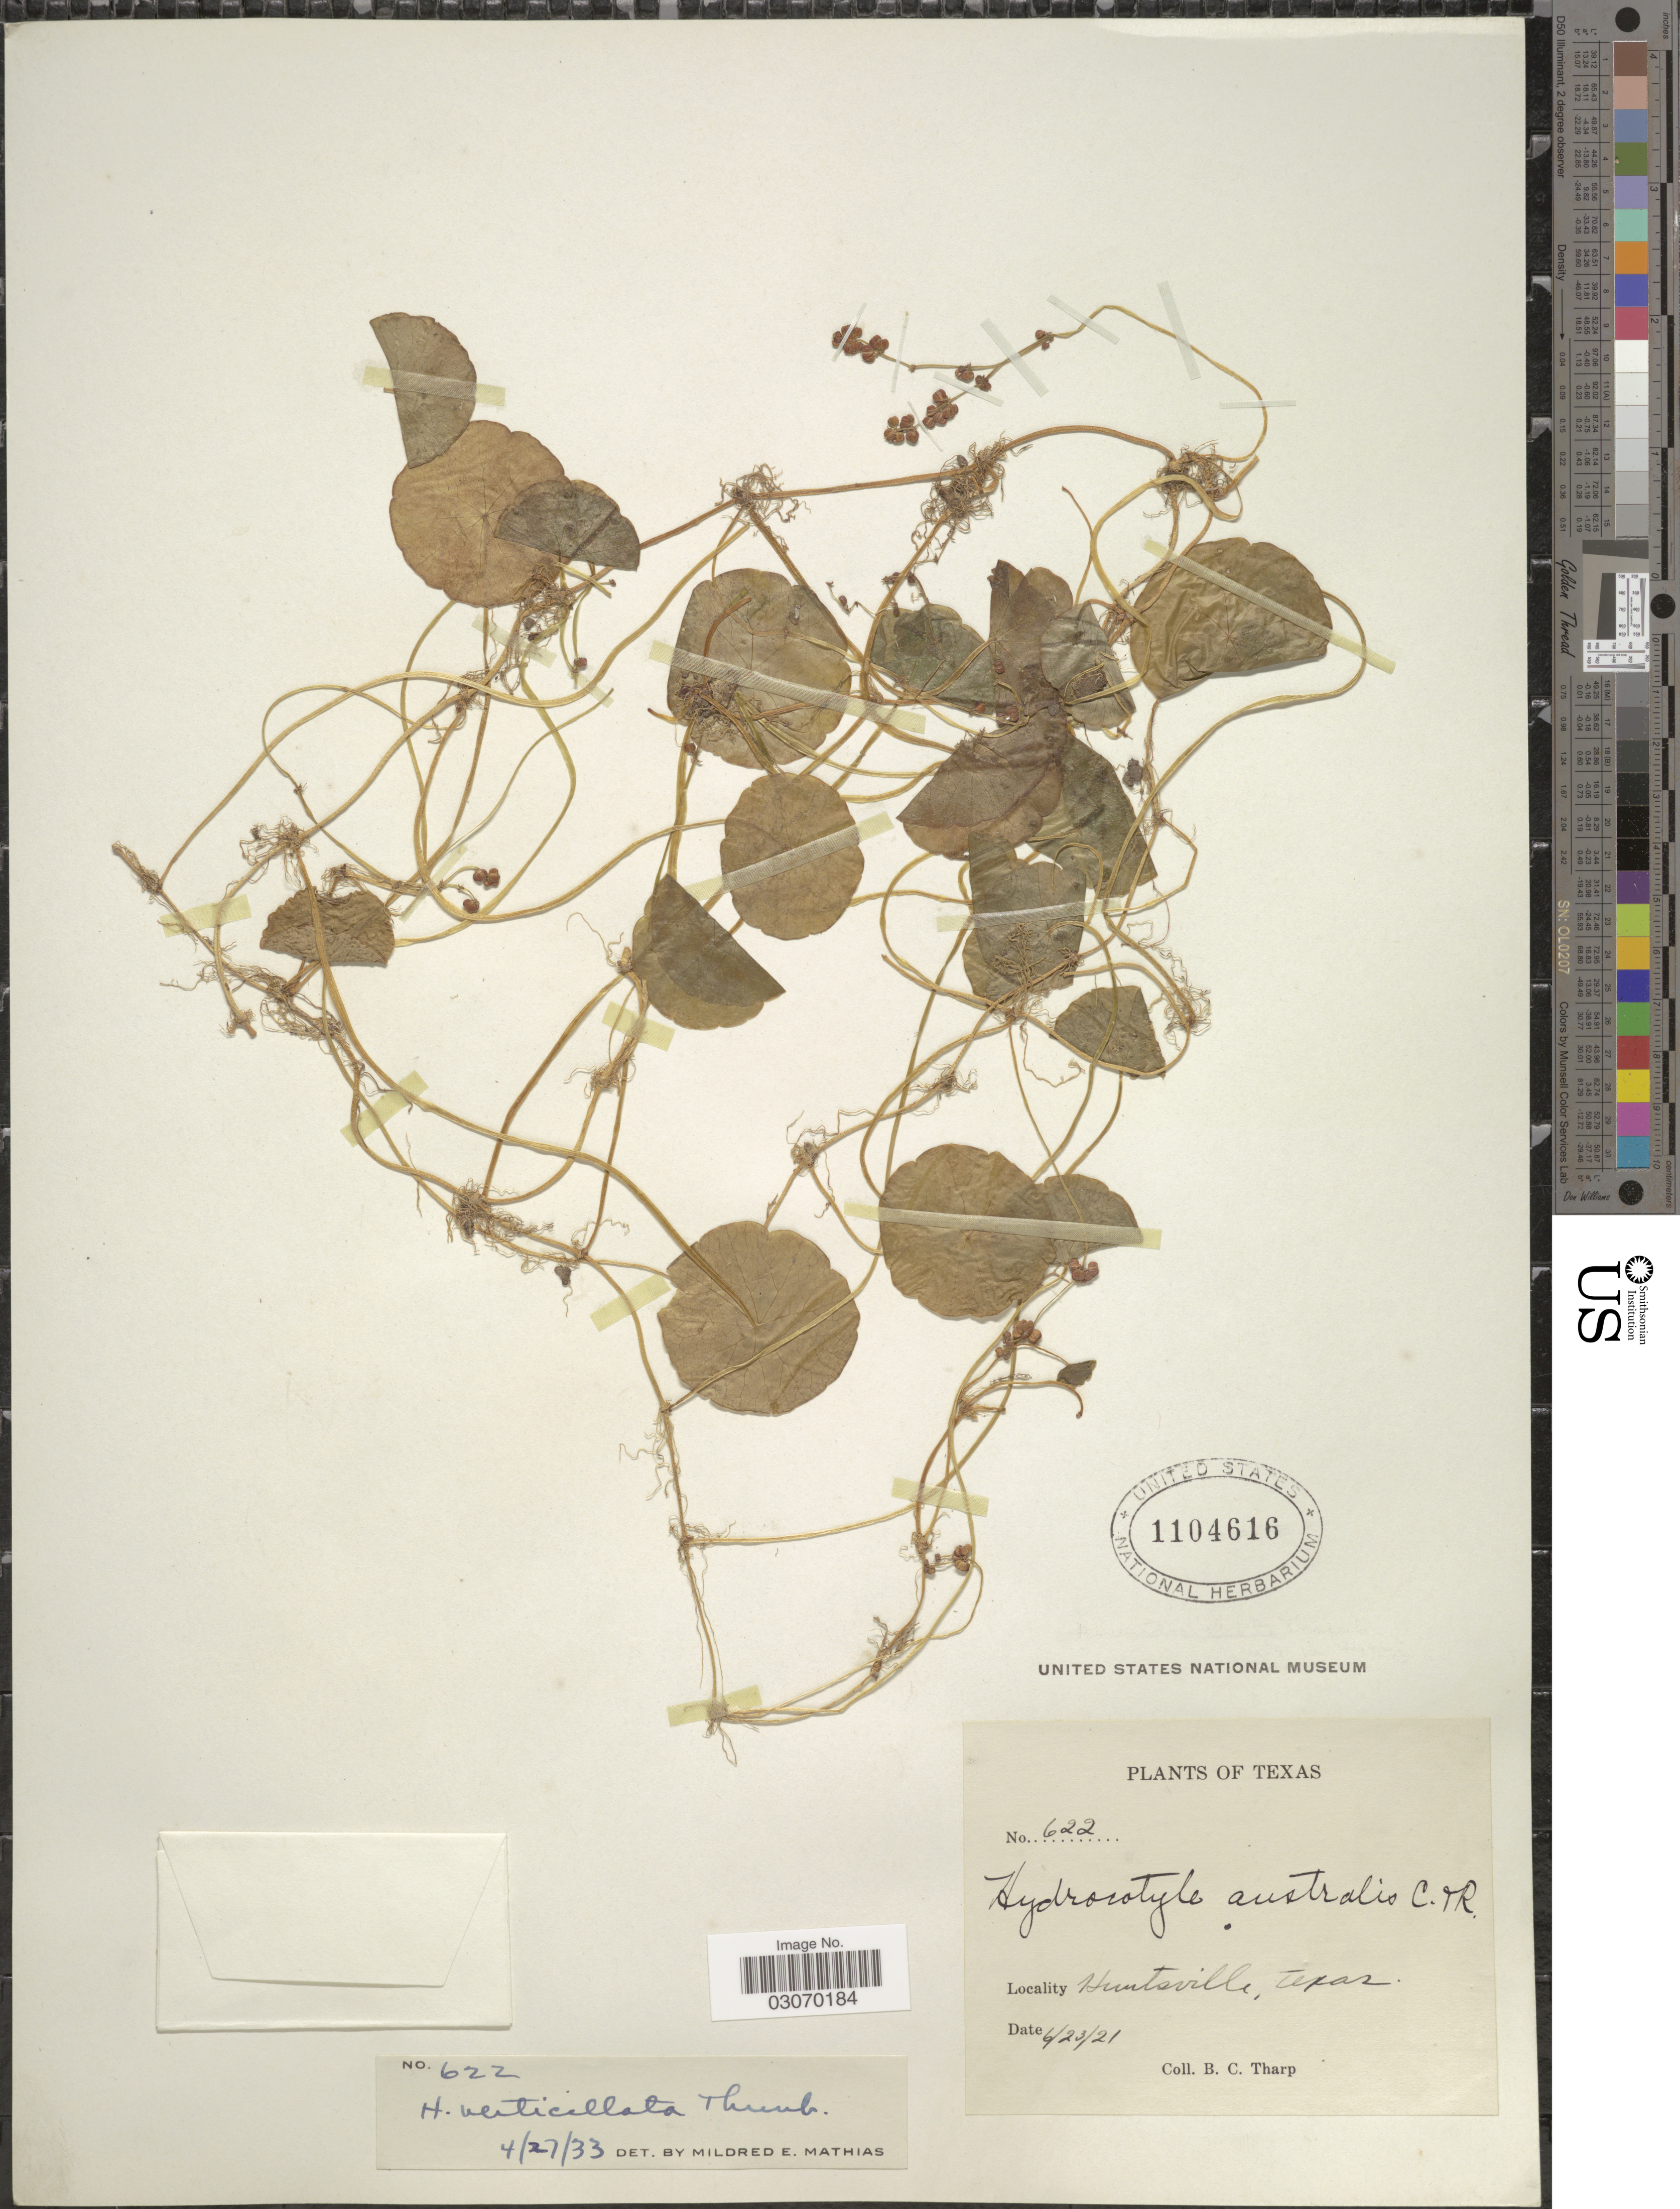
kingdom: Plantae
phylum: Tracheophyta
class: Magnoliopsida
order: Apiales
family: Araliaceae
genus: Hydrocotyle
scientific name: Hydrocotyle verticillata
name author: Thunb.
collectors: B. C. Tharp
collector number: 622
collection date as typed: Transcribed d/m/y: 23/6/21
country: United States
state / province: Texas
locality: Huntsville.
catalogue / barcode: US 1104616